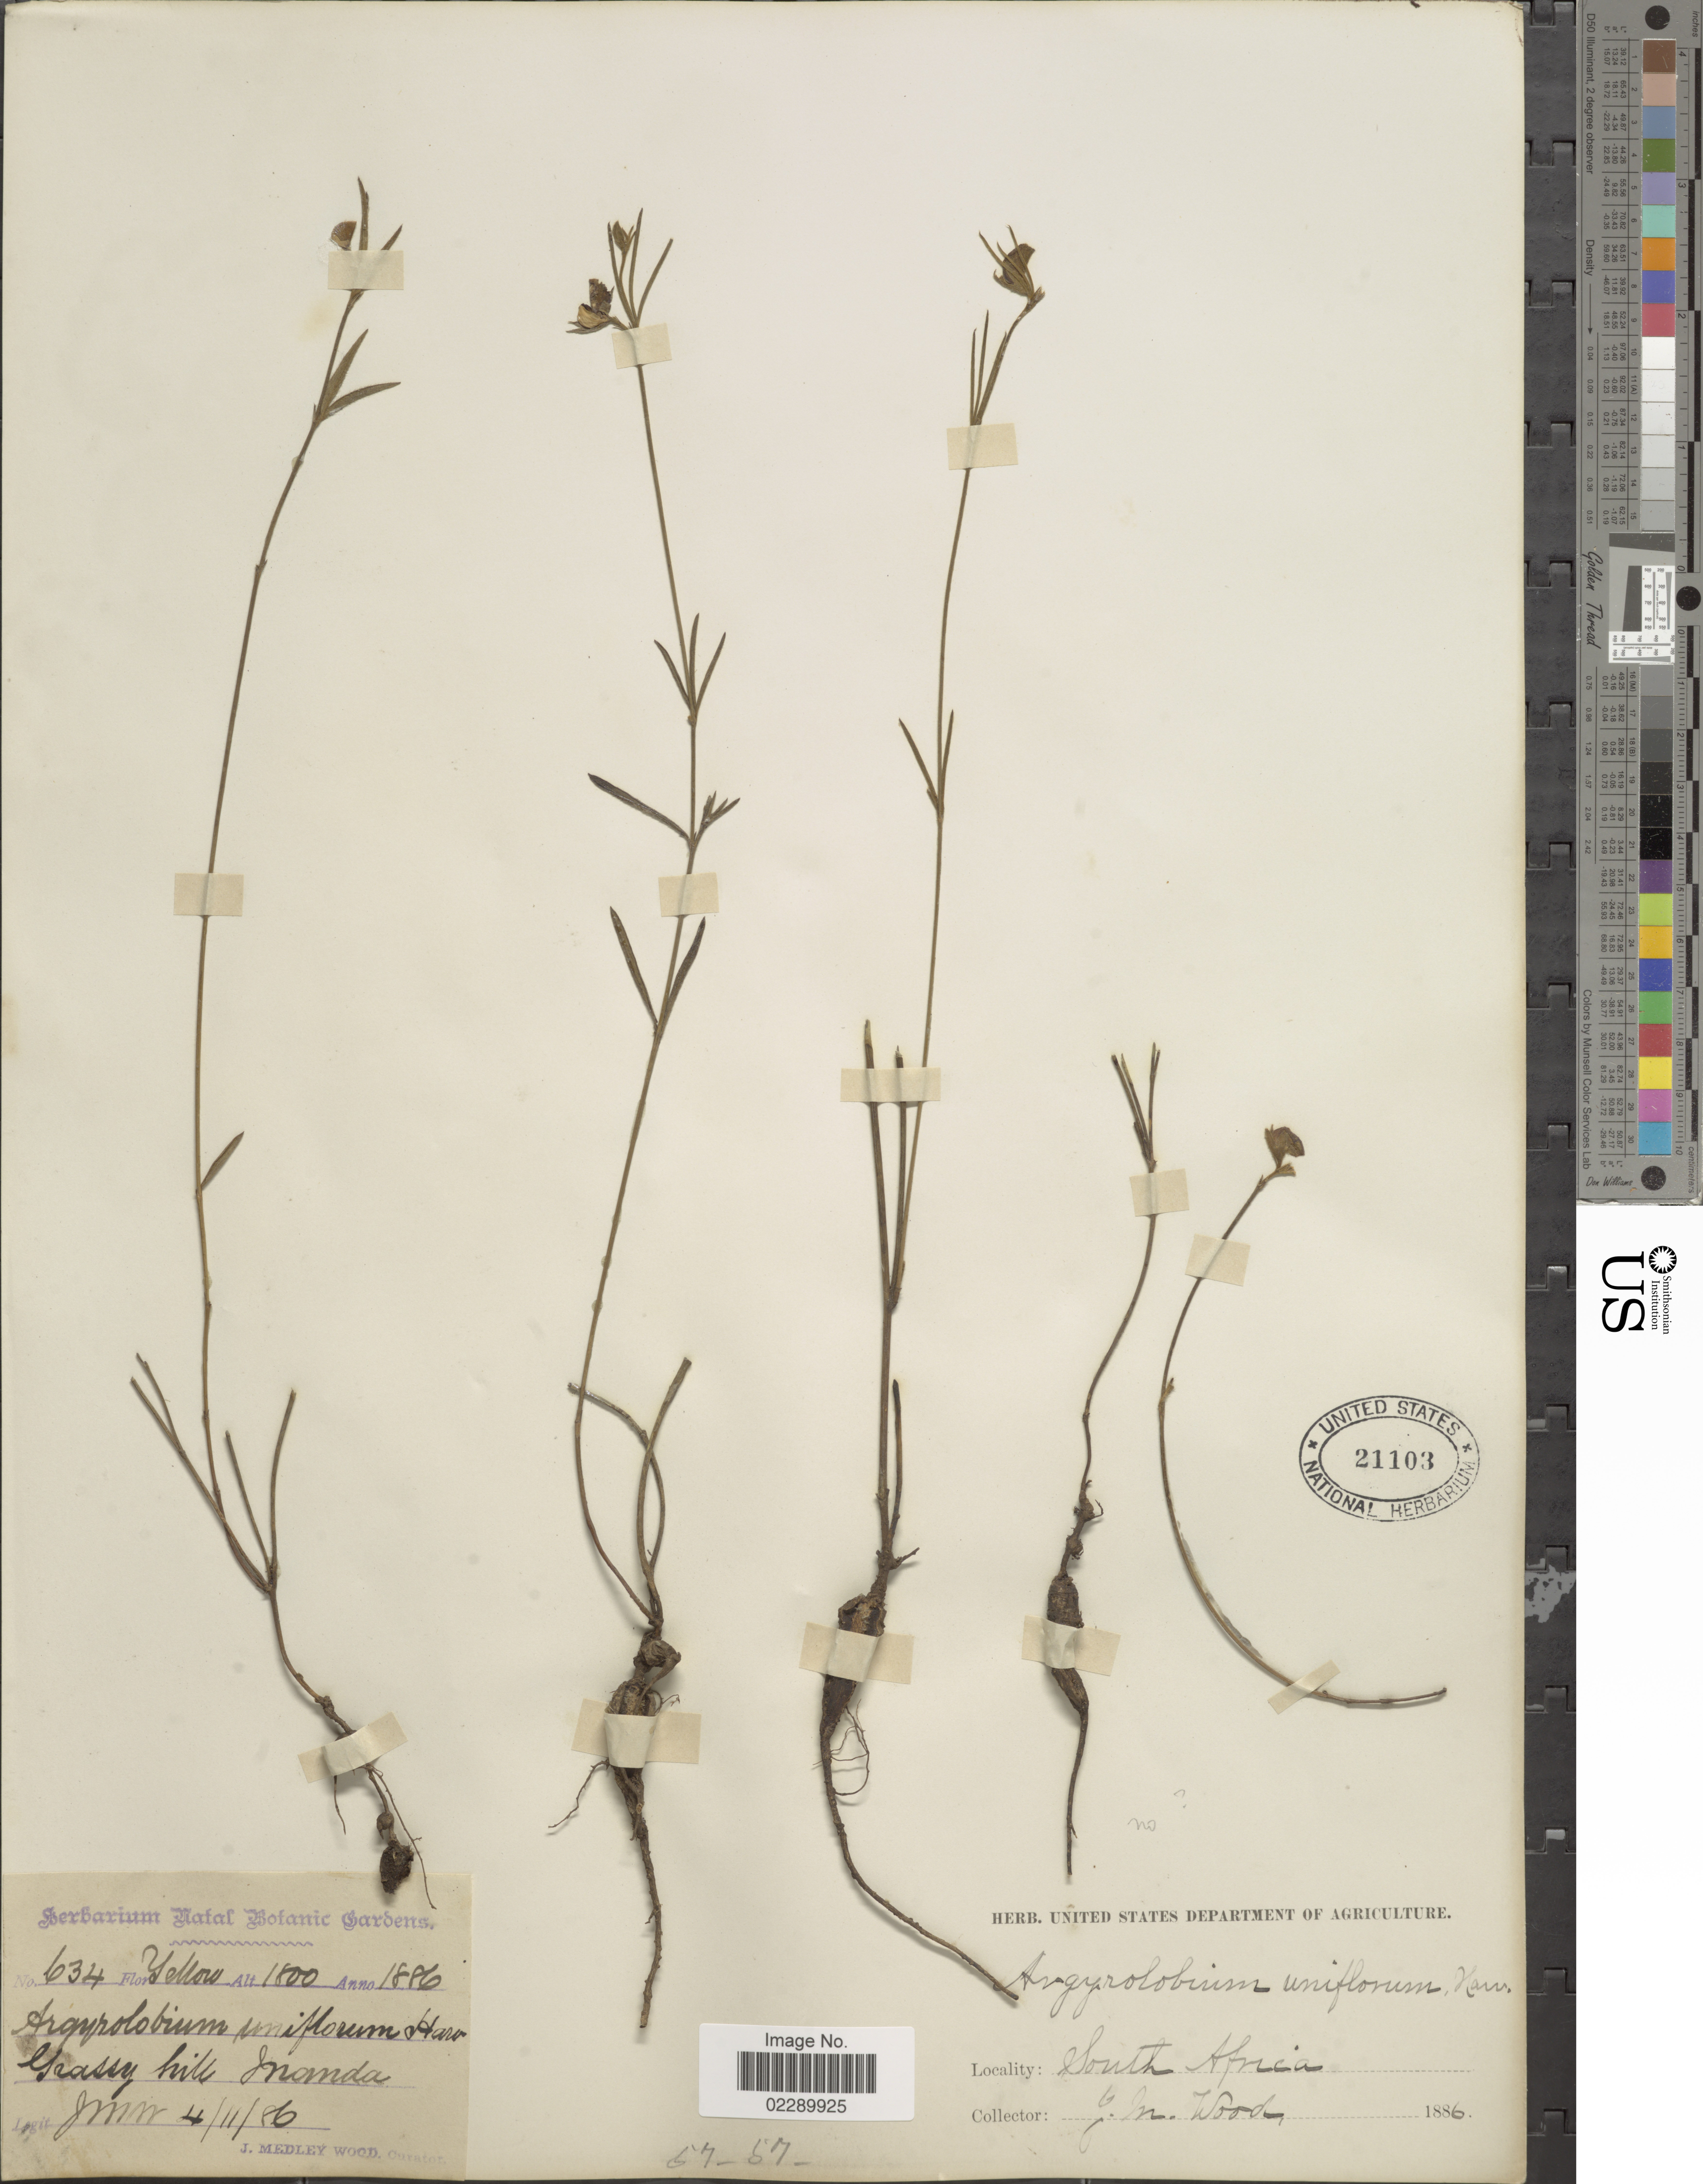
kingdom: Plantae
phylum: Tracheophyta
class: Magnoliopsida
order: Fabales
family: Fabaceae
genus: Argyrolobium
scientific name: Argyrolobium sp.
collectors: J. M. Wood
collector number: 634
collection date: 1886-11-04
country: South Africa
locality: Grassy hill Inanda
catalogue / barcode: US 21103